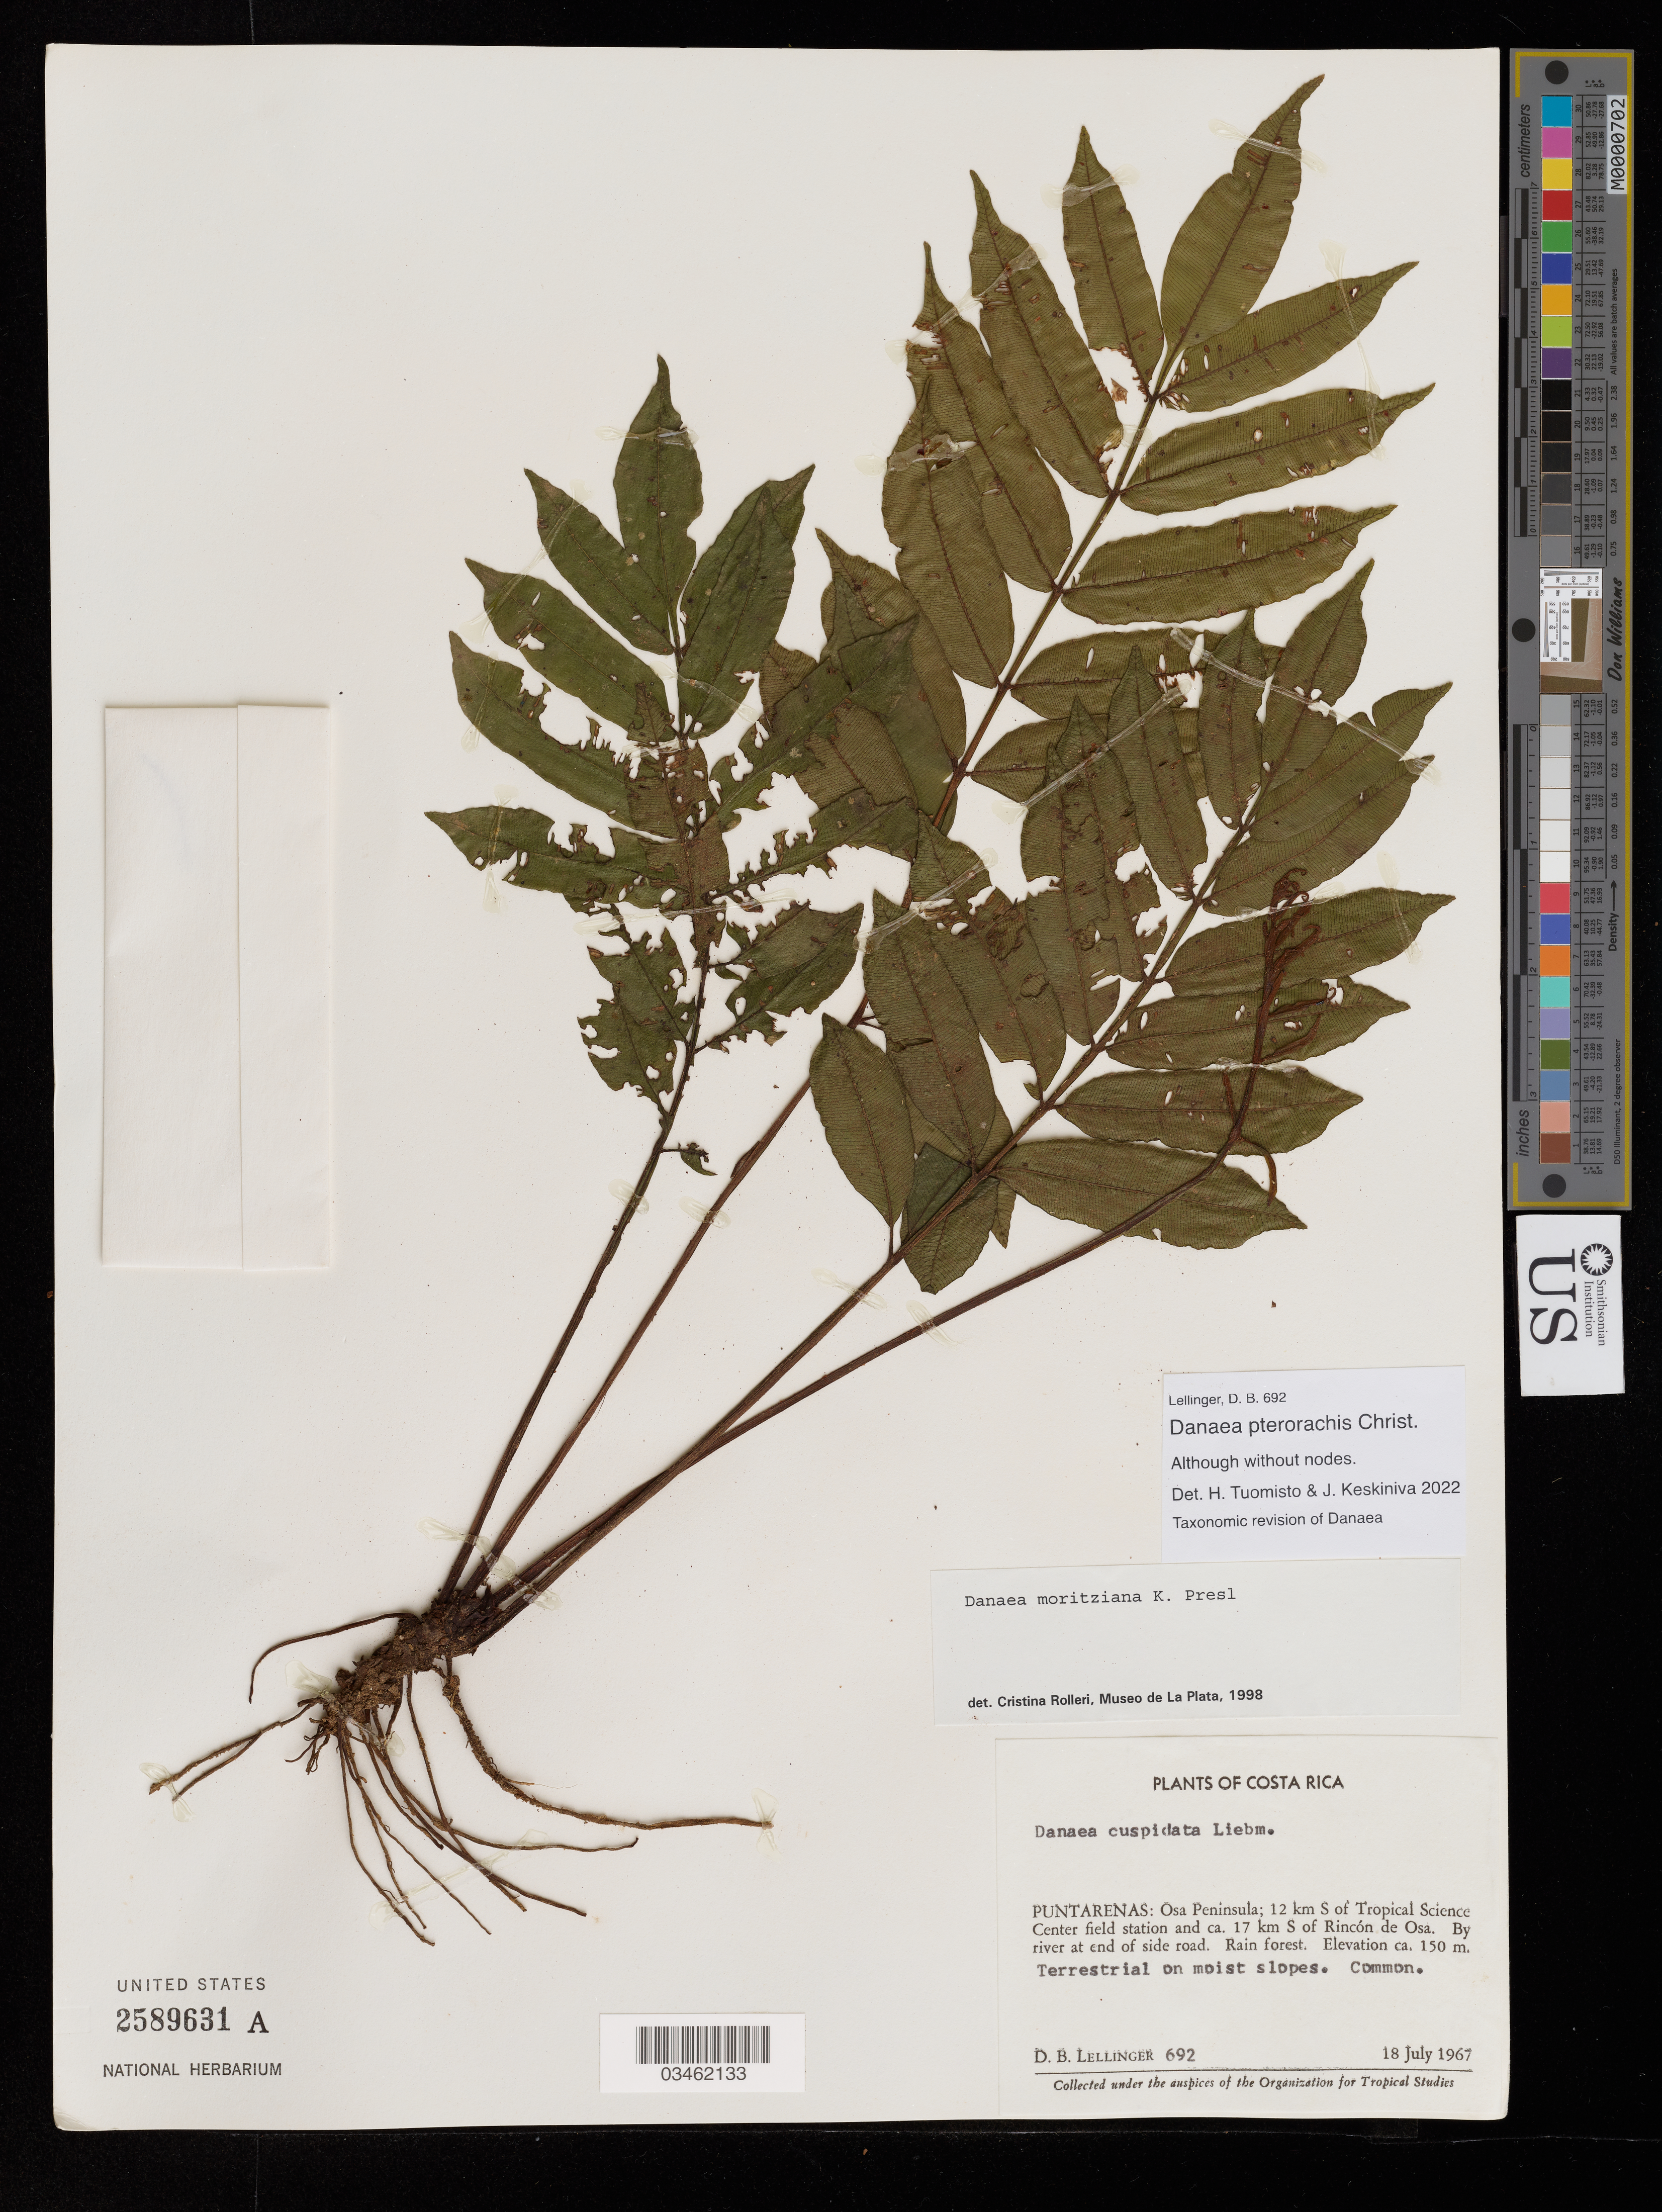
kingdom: Plantae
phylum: Tracheophyta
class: Polypodiopsida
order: Marattiales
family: Marattiaceae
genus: Danaea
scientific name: Danaea pterorachis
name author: Christ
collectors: D. B. Lellinger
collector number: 692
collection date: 1967-07-18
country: Costa Rica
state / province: Puntarenas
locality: Osa Peninsula; 12 km S of Tropical Science Center field station and ca. 17 km S of Rincón de Osa. By river at end of side road.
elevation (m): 150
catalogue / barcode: US 2589631